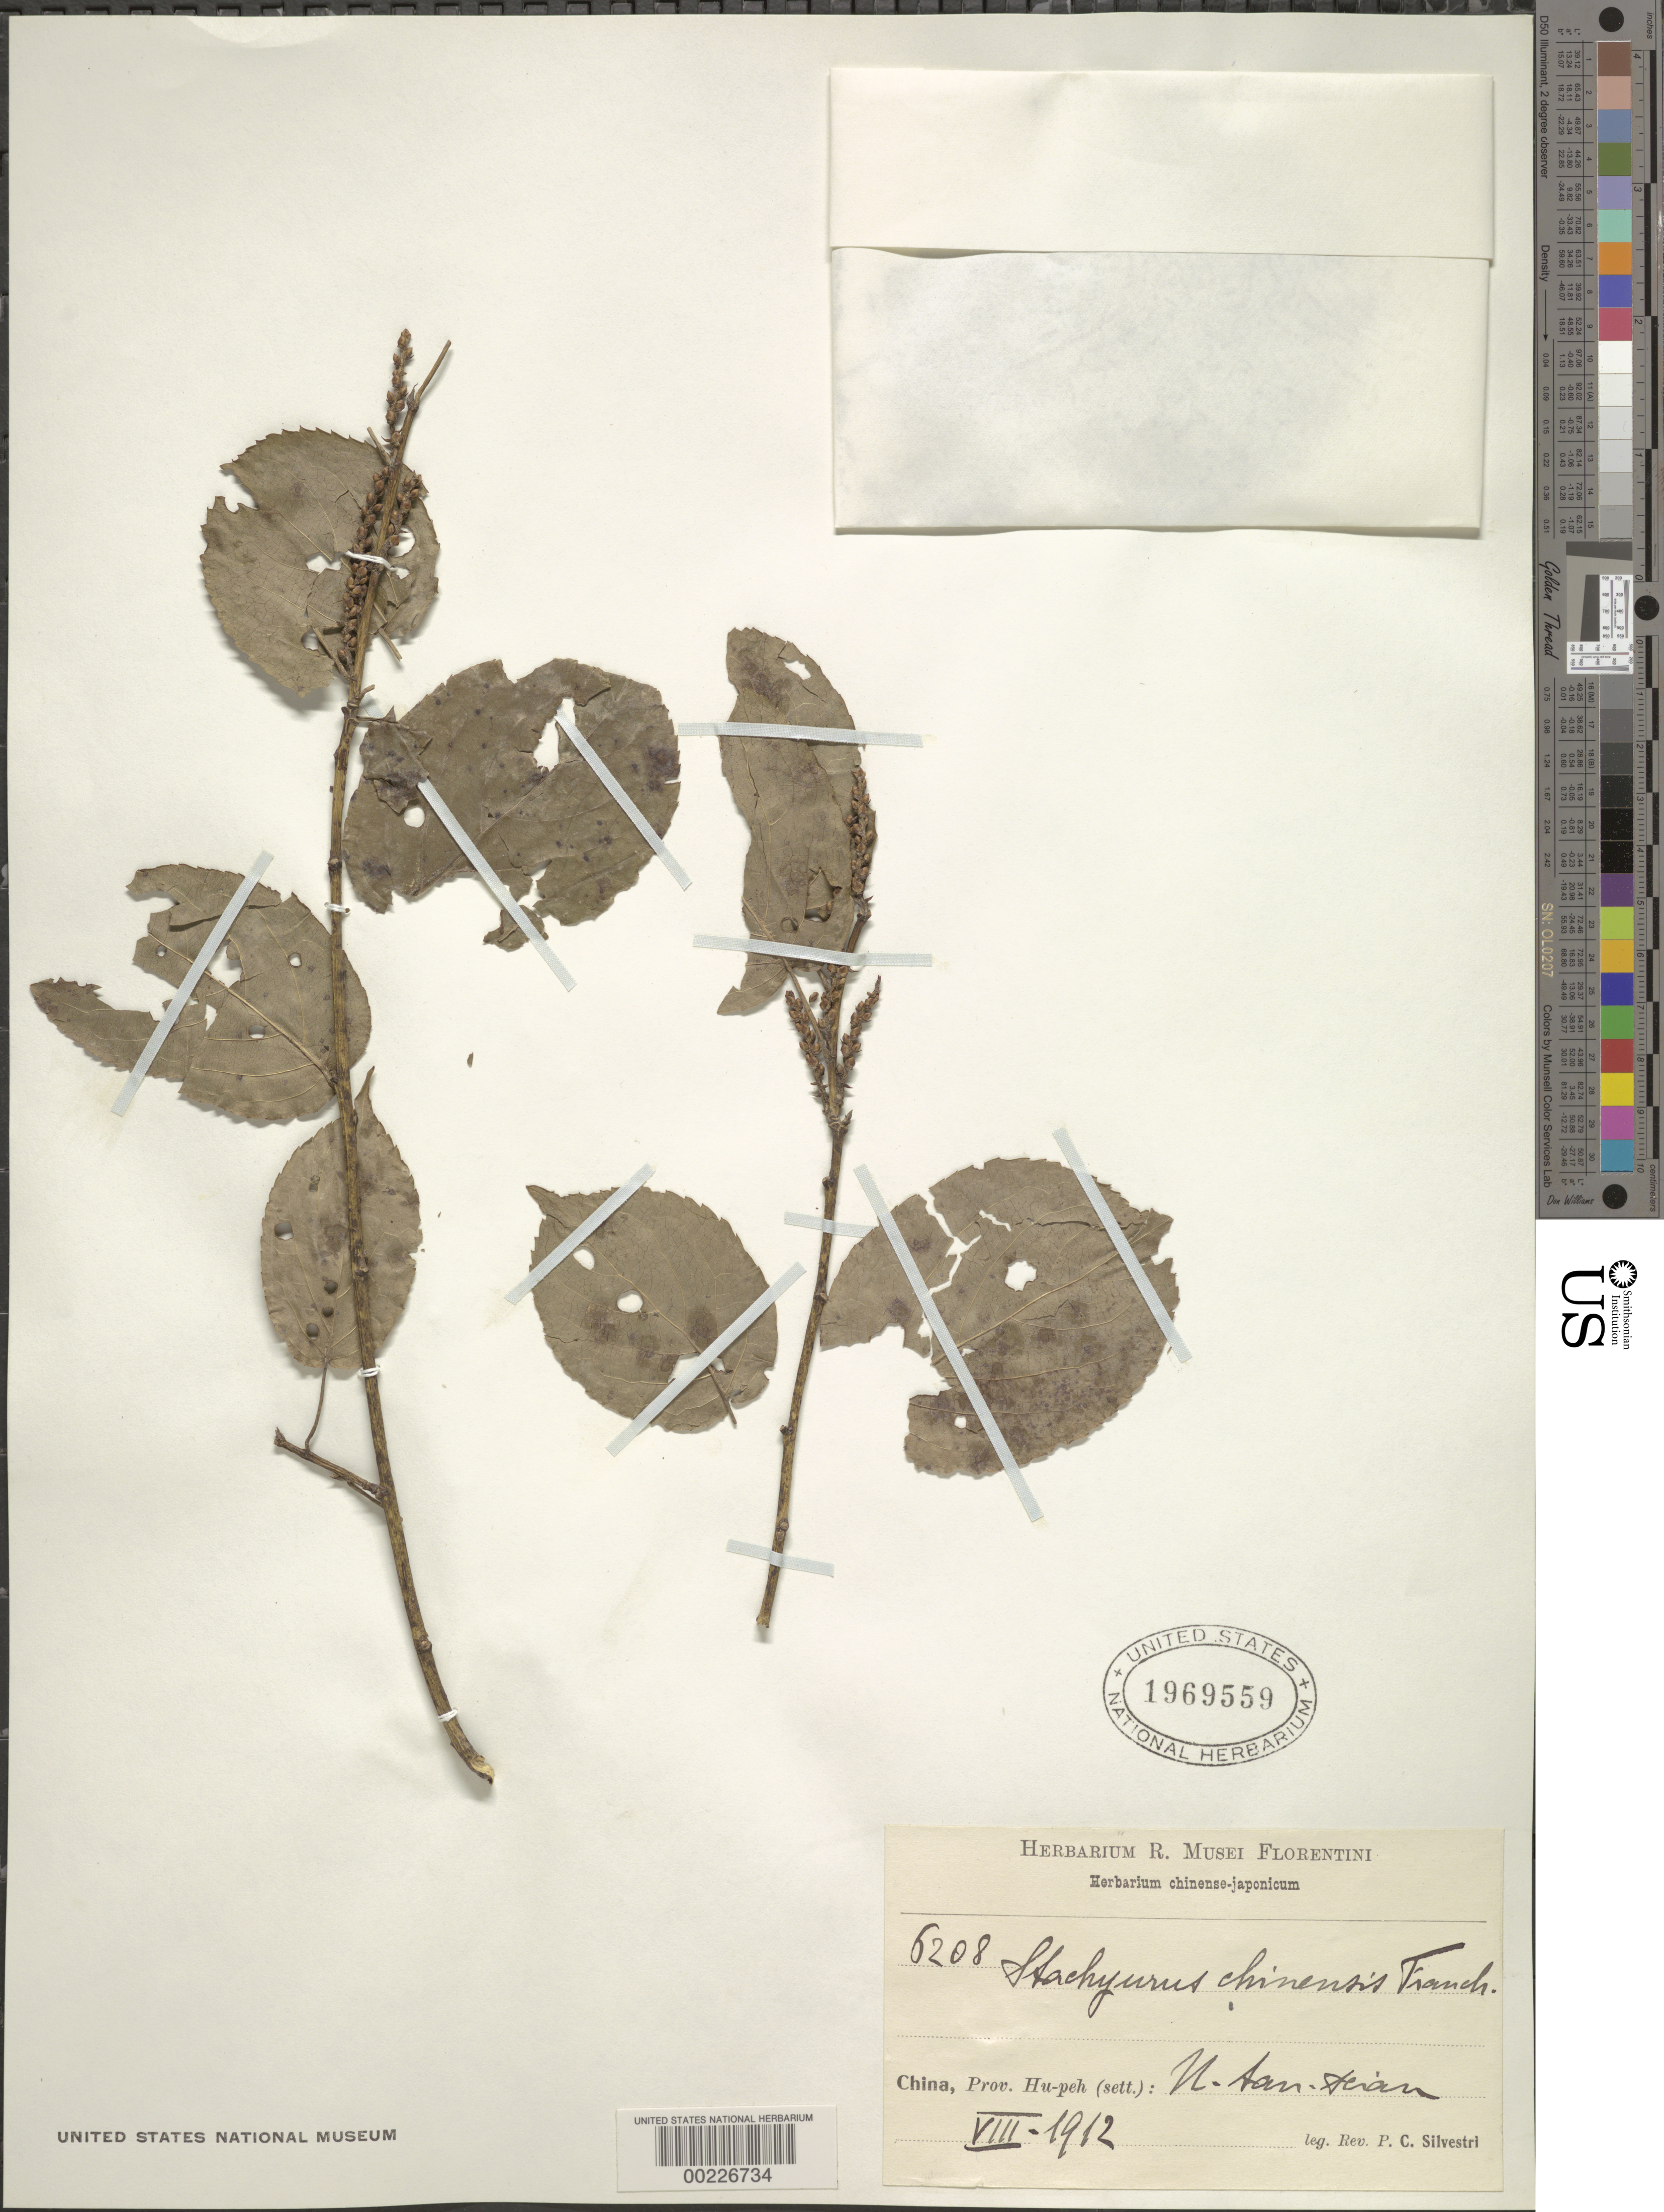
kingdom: Plantae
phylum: Tracheophyta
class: Magnoliopsida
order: Crossosomatales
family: Stachyuraceae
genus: Stachyurus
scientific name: Stachyurus chinensis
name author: Franch.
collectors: P. Silvestri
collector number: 6208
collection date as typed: Aug 1912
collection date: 1912-08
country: China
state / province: Hubei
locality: N tan-tuan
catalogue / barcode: US 1969559